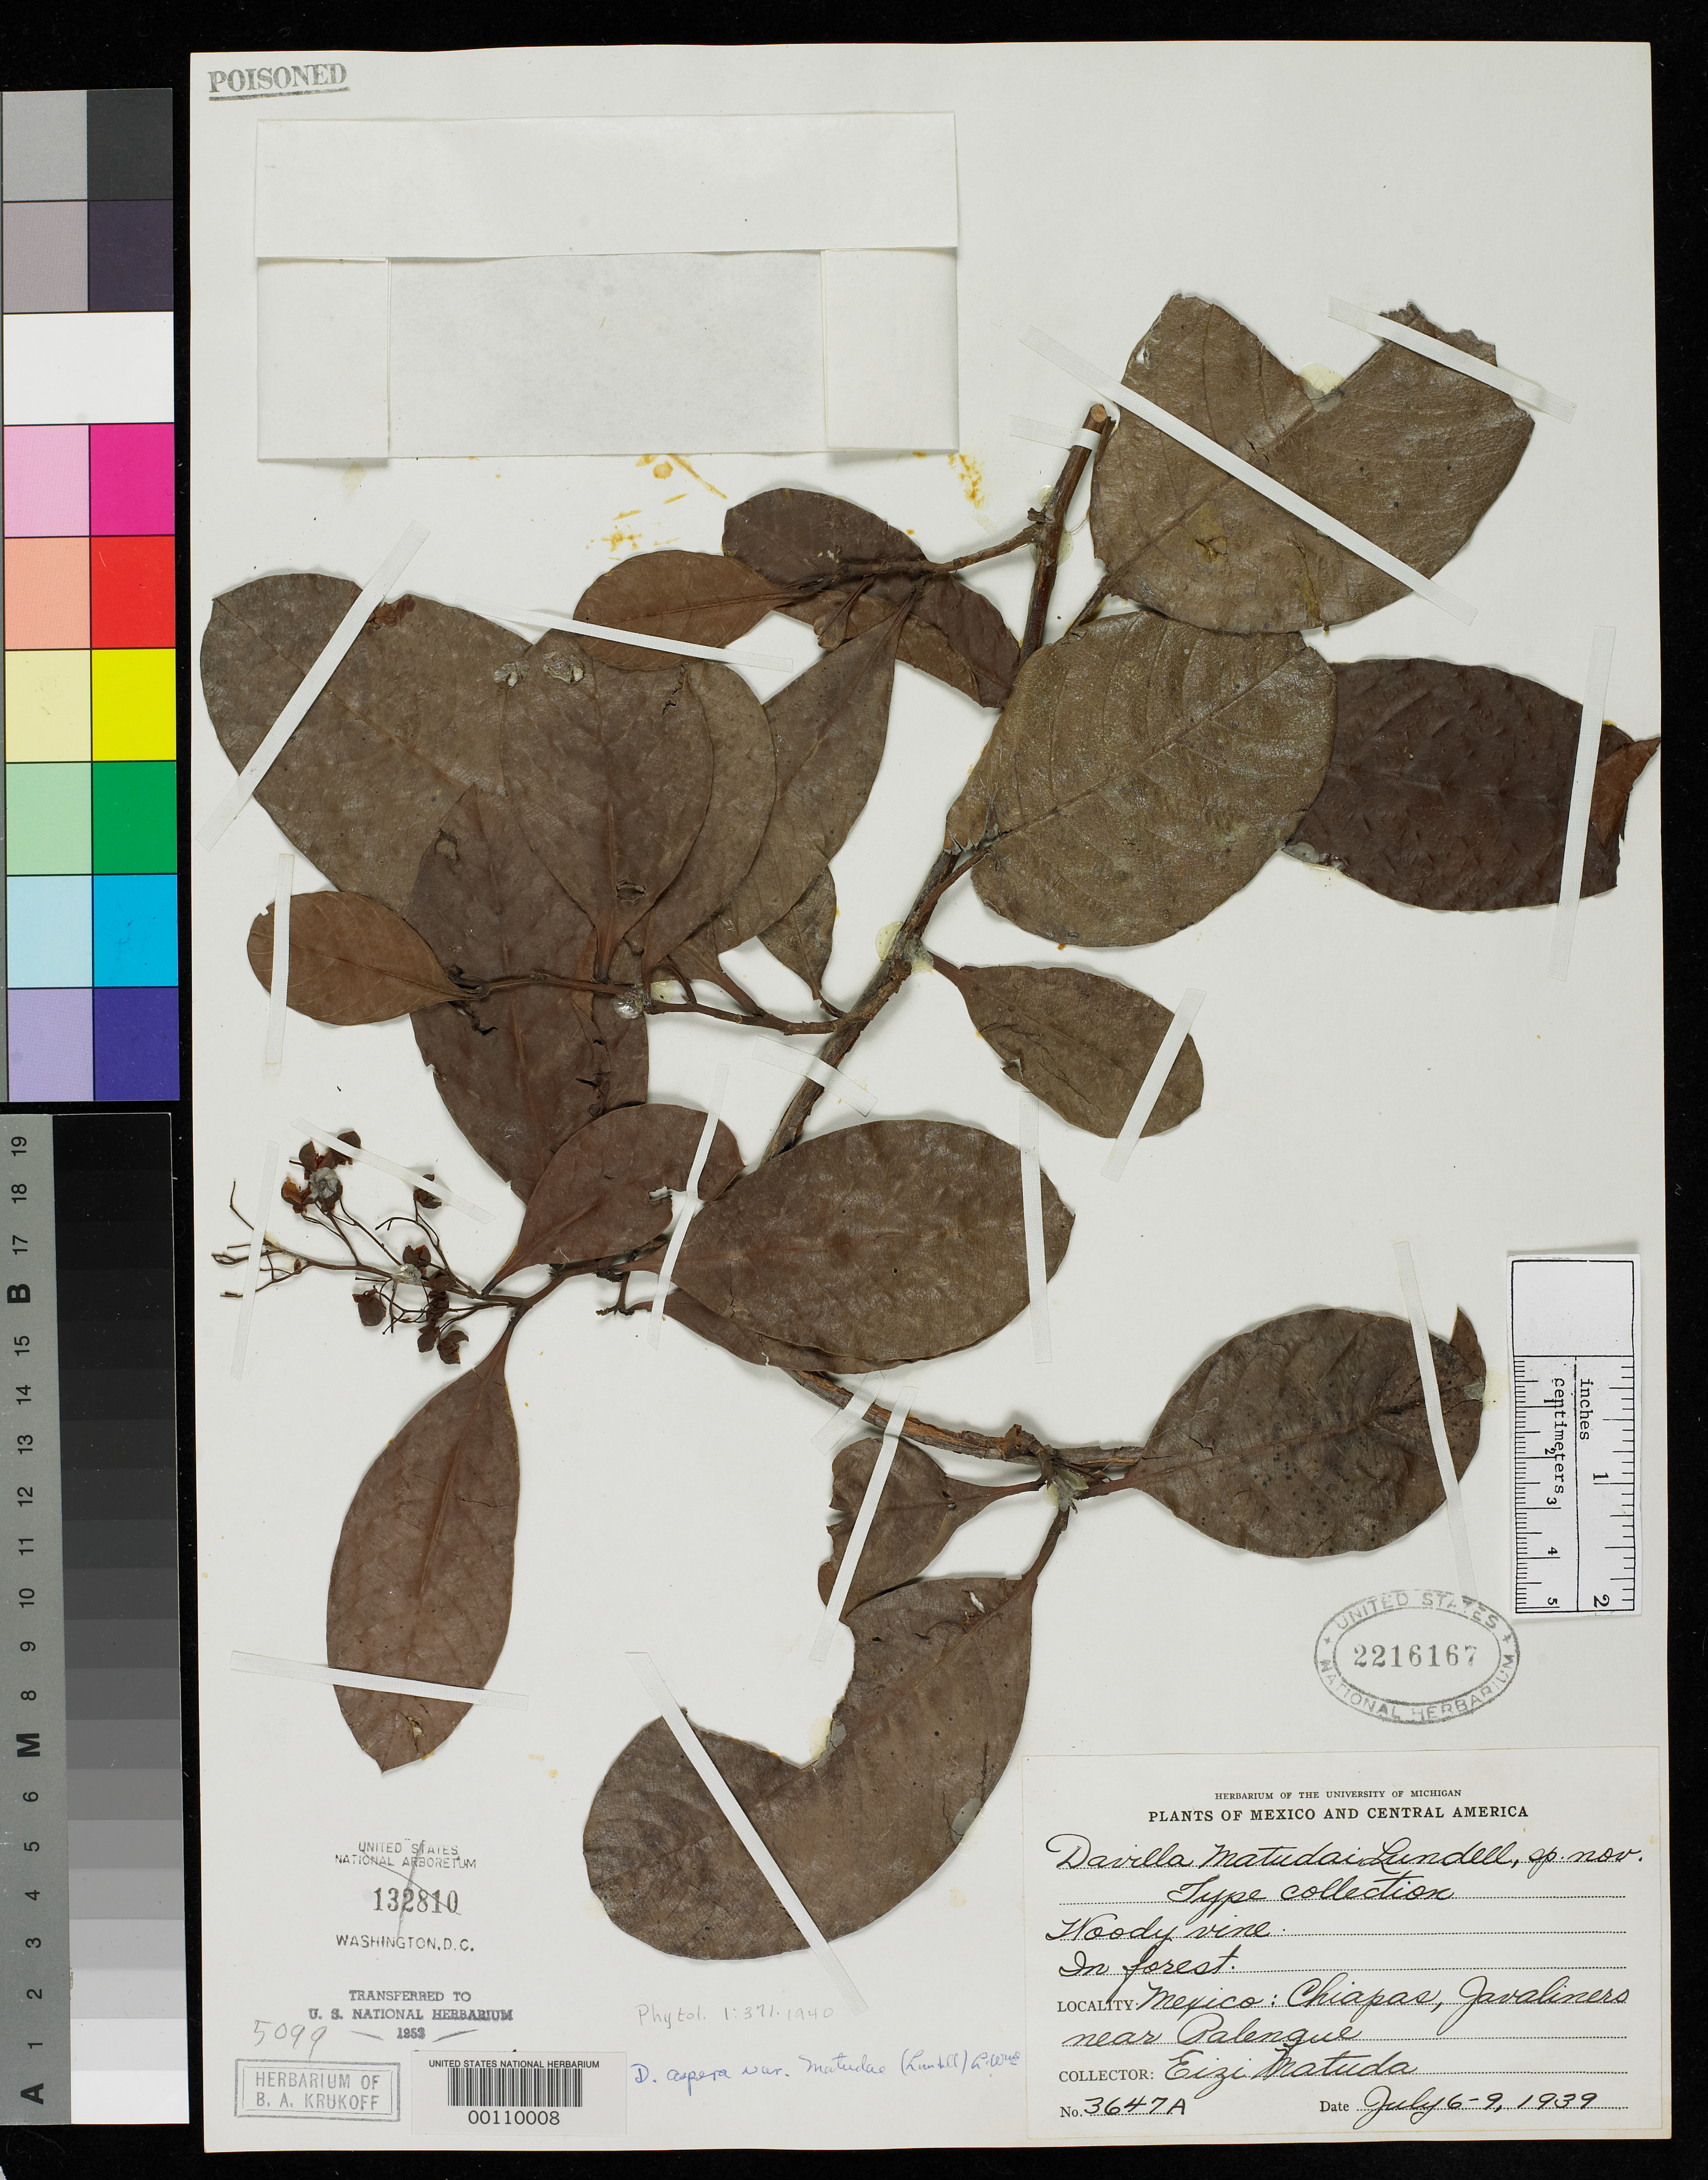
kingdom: Plantae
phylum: Tracheophyta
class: Magnoliopsida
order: Dilleniales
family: Dilleniaceae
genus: Davilla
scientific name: Davilla matudai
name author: Lundell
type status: Holotype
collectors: E. Matuda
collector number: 3647 a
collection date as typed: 06 Jul 1939 to 09 Jul 1939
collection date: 1939-07-06/1939-07-09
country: Mexico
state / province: Chiapas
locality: Javalinero, near Palenque.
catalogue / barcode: US 2216167